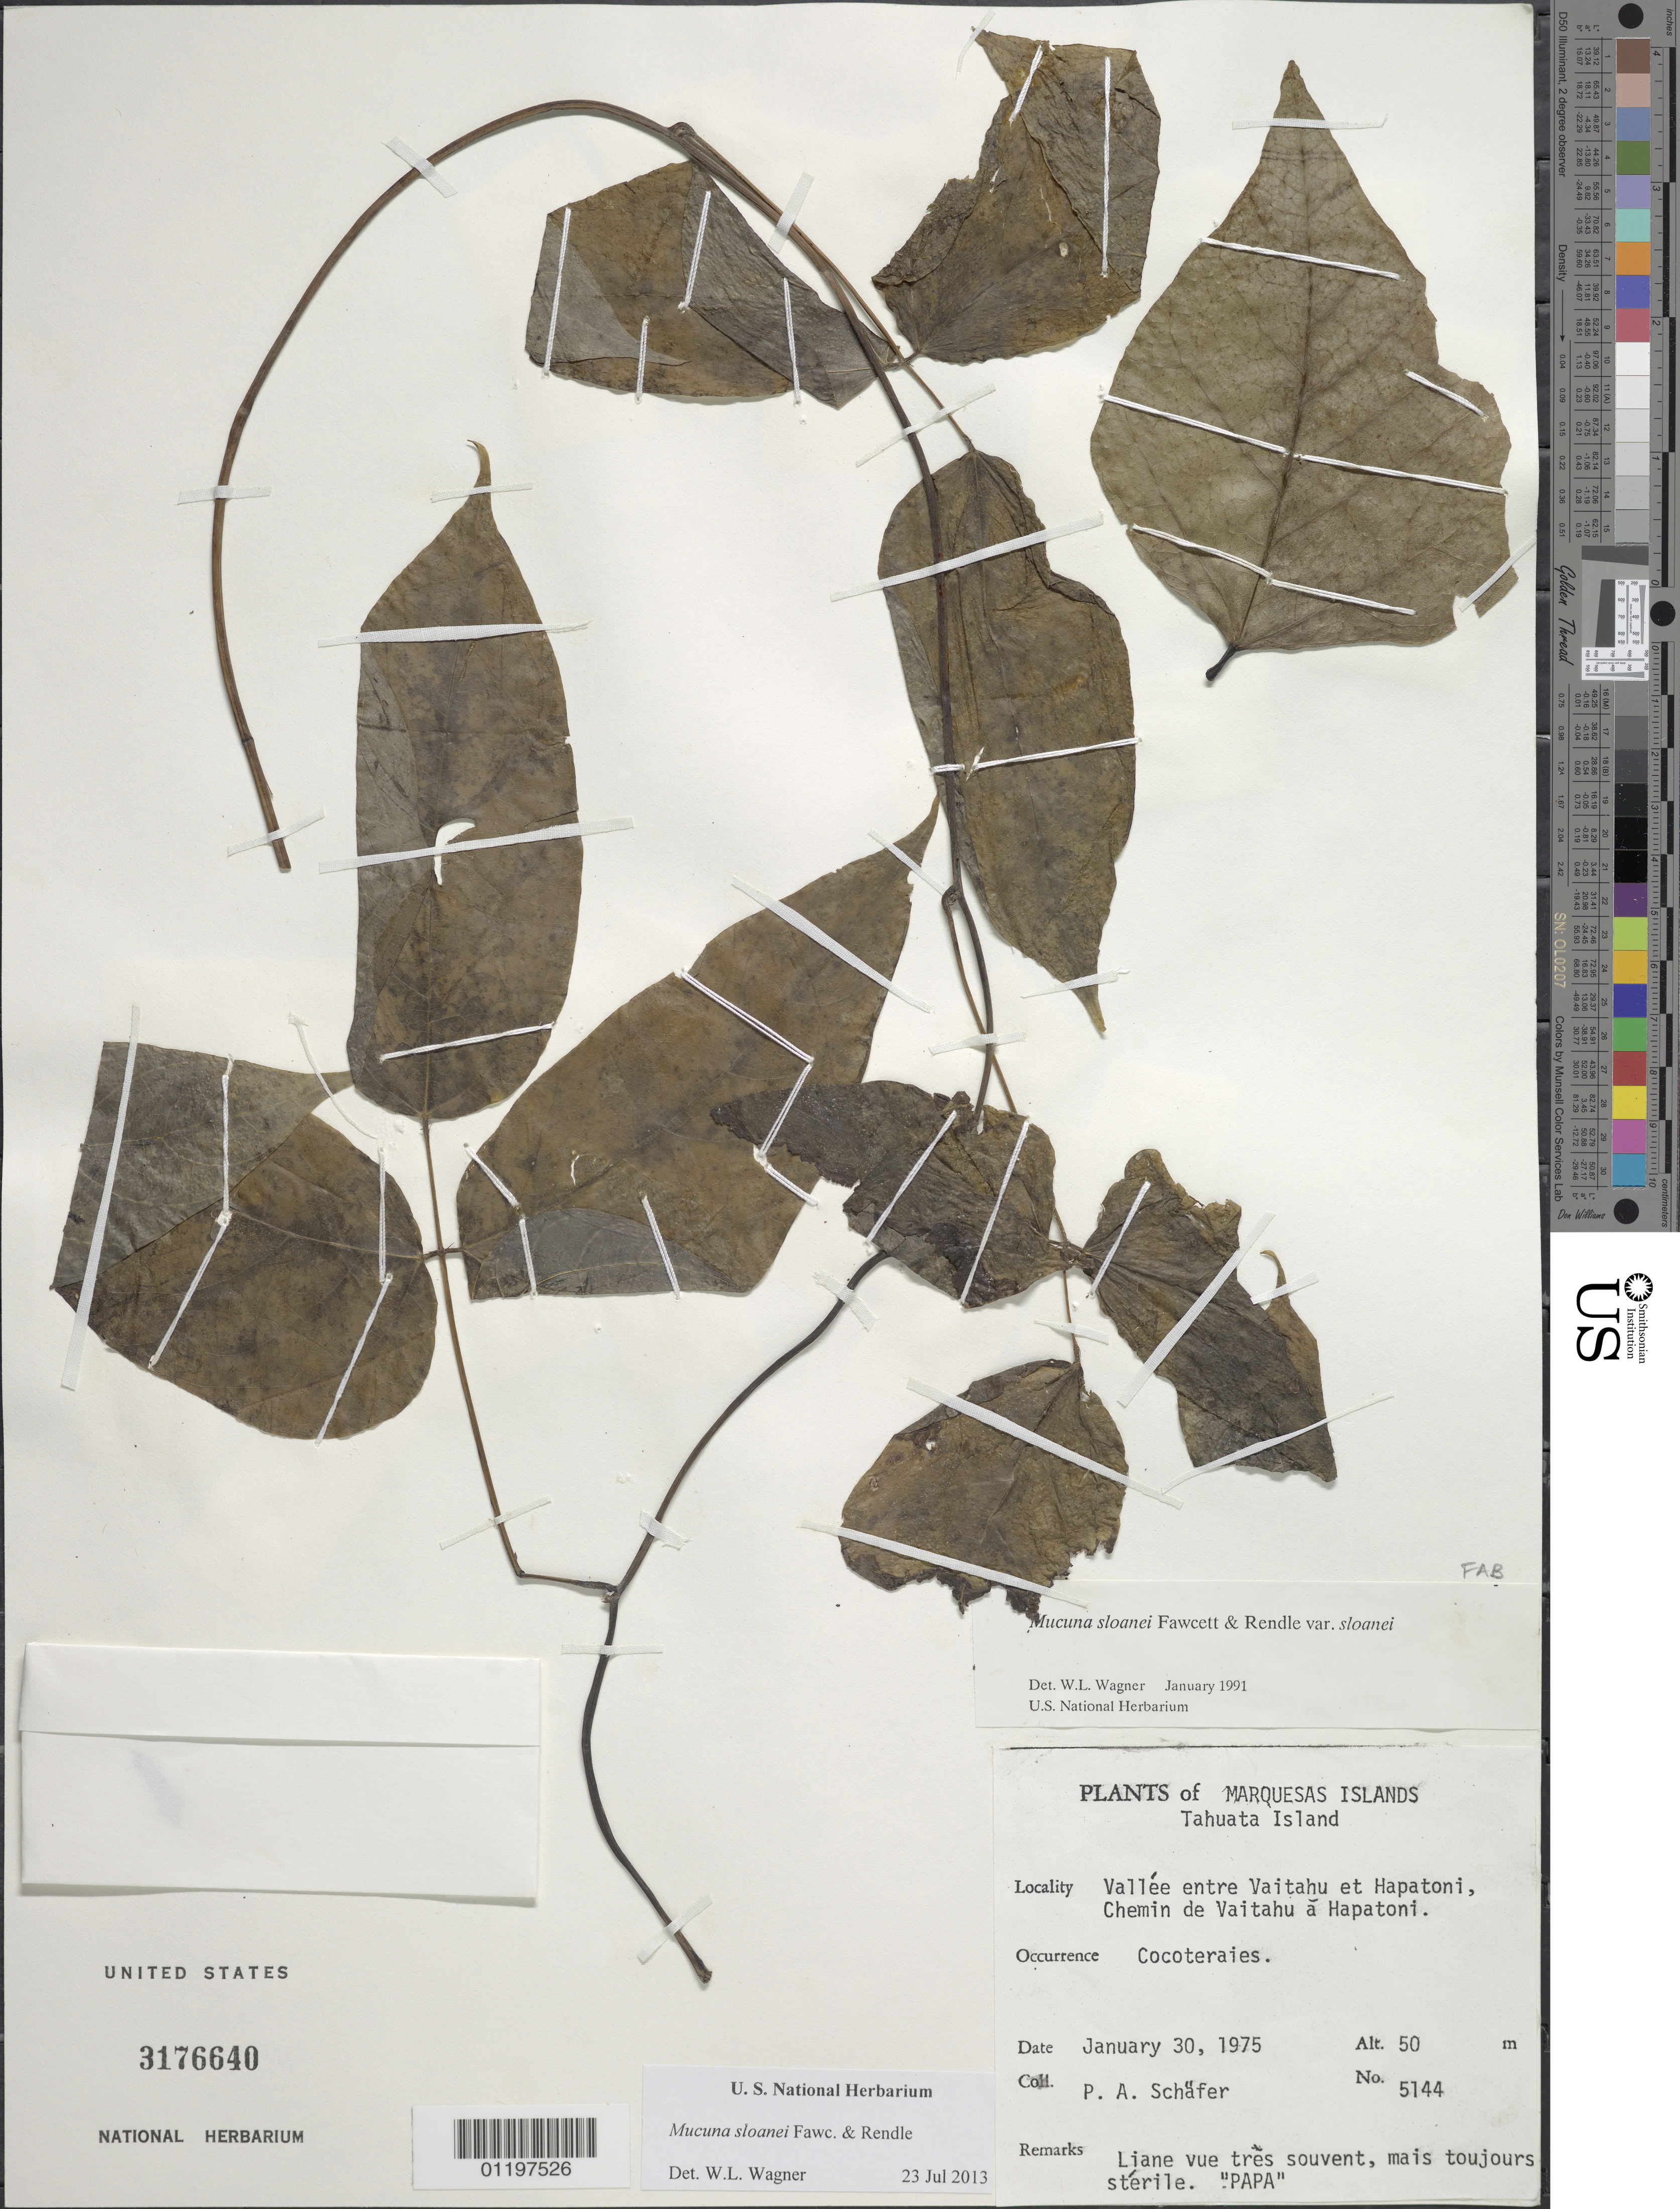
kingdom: Plantae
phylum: Tracheophyta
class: Magnoliopsida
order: Fabales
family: Fabaceae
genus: Mucuna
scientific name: Mucuna sloanei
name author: Fawc. & Rendle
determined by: Wagner, W. L., (BOT), Smithsonian Institution - National Museum of Natural History (UNITED STATES)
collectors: P. A. Schäfer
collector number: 5144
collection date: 1975-01-30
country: French Polynesia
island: Tahuata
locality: Vallée entre Vaitahu et Hapatoni, chemin de Vaitahu à Hapatoni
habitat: Cocoteraies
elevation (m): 50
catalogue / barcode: US 3176640